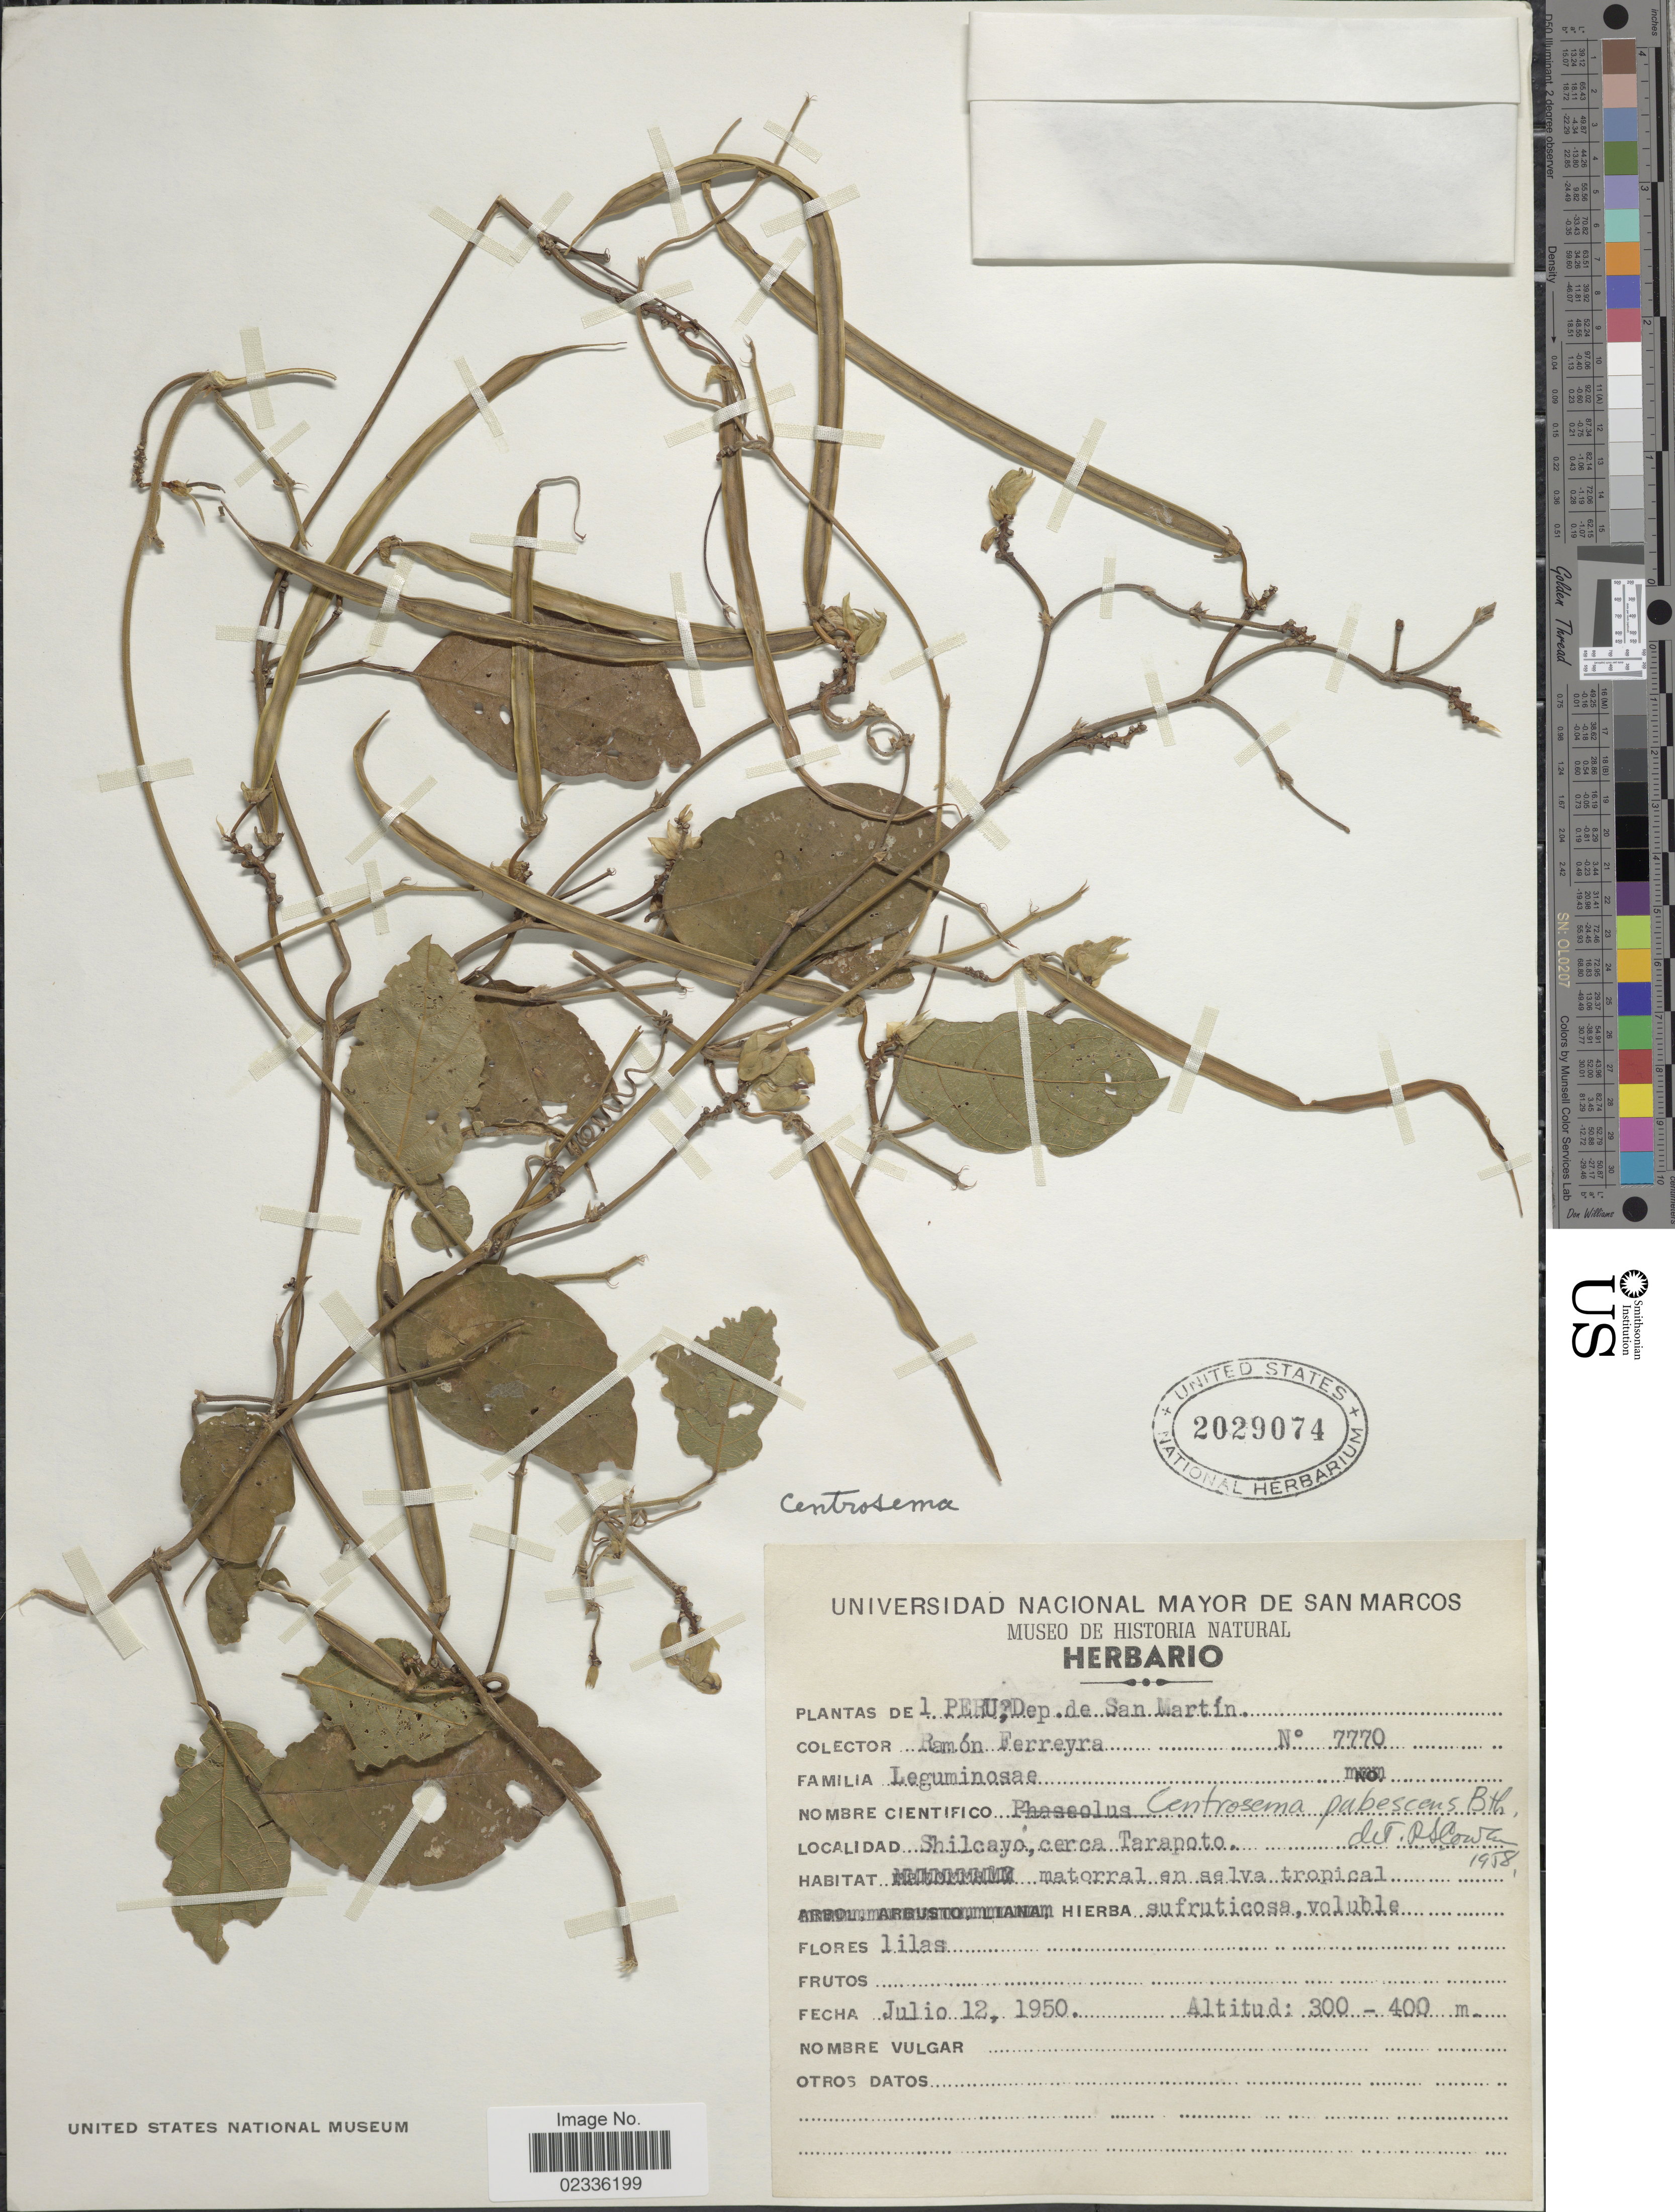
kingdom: Plantae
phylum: Tracheophyta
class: Magnoliopsida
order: Fabales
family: Fabaceae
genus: Centrosema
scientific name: Centrosema pubescens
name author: Benth.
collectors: R. A. Ferreyra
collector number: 7770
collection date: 1950-07-12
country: Peru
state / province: San Martín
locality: Peru. Dep. de San Martin. Shilcayo, cerca Tarapoto.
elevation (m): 300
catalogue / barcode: US 2029074